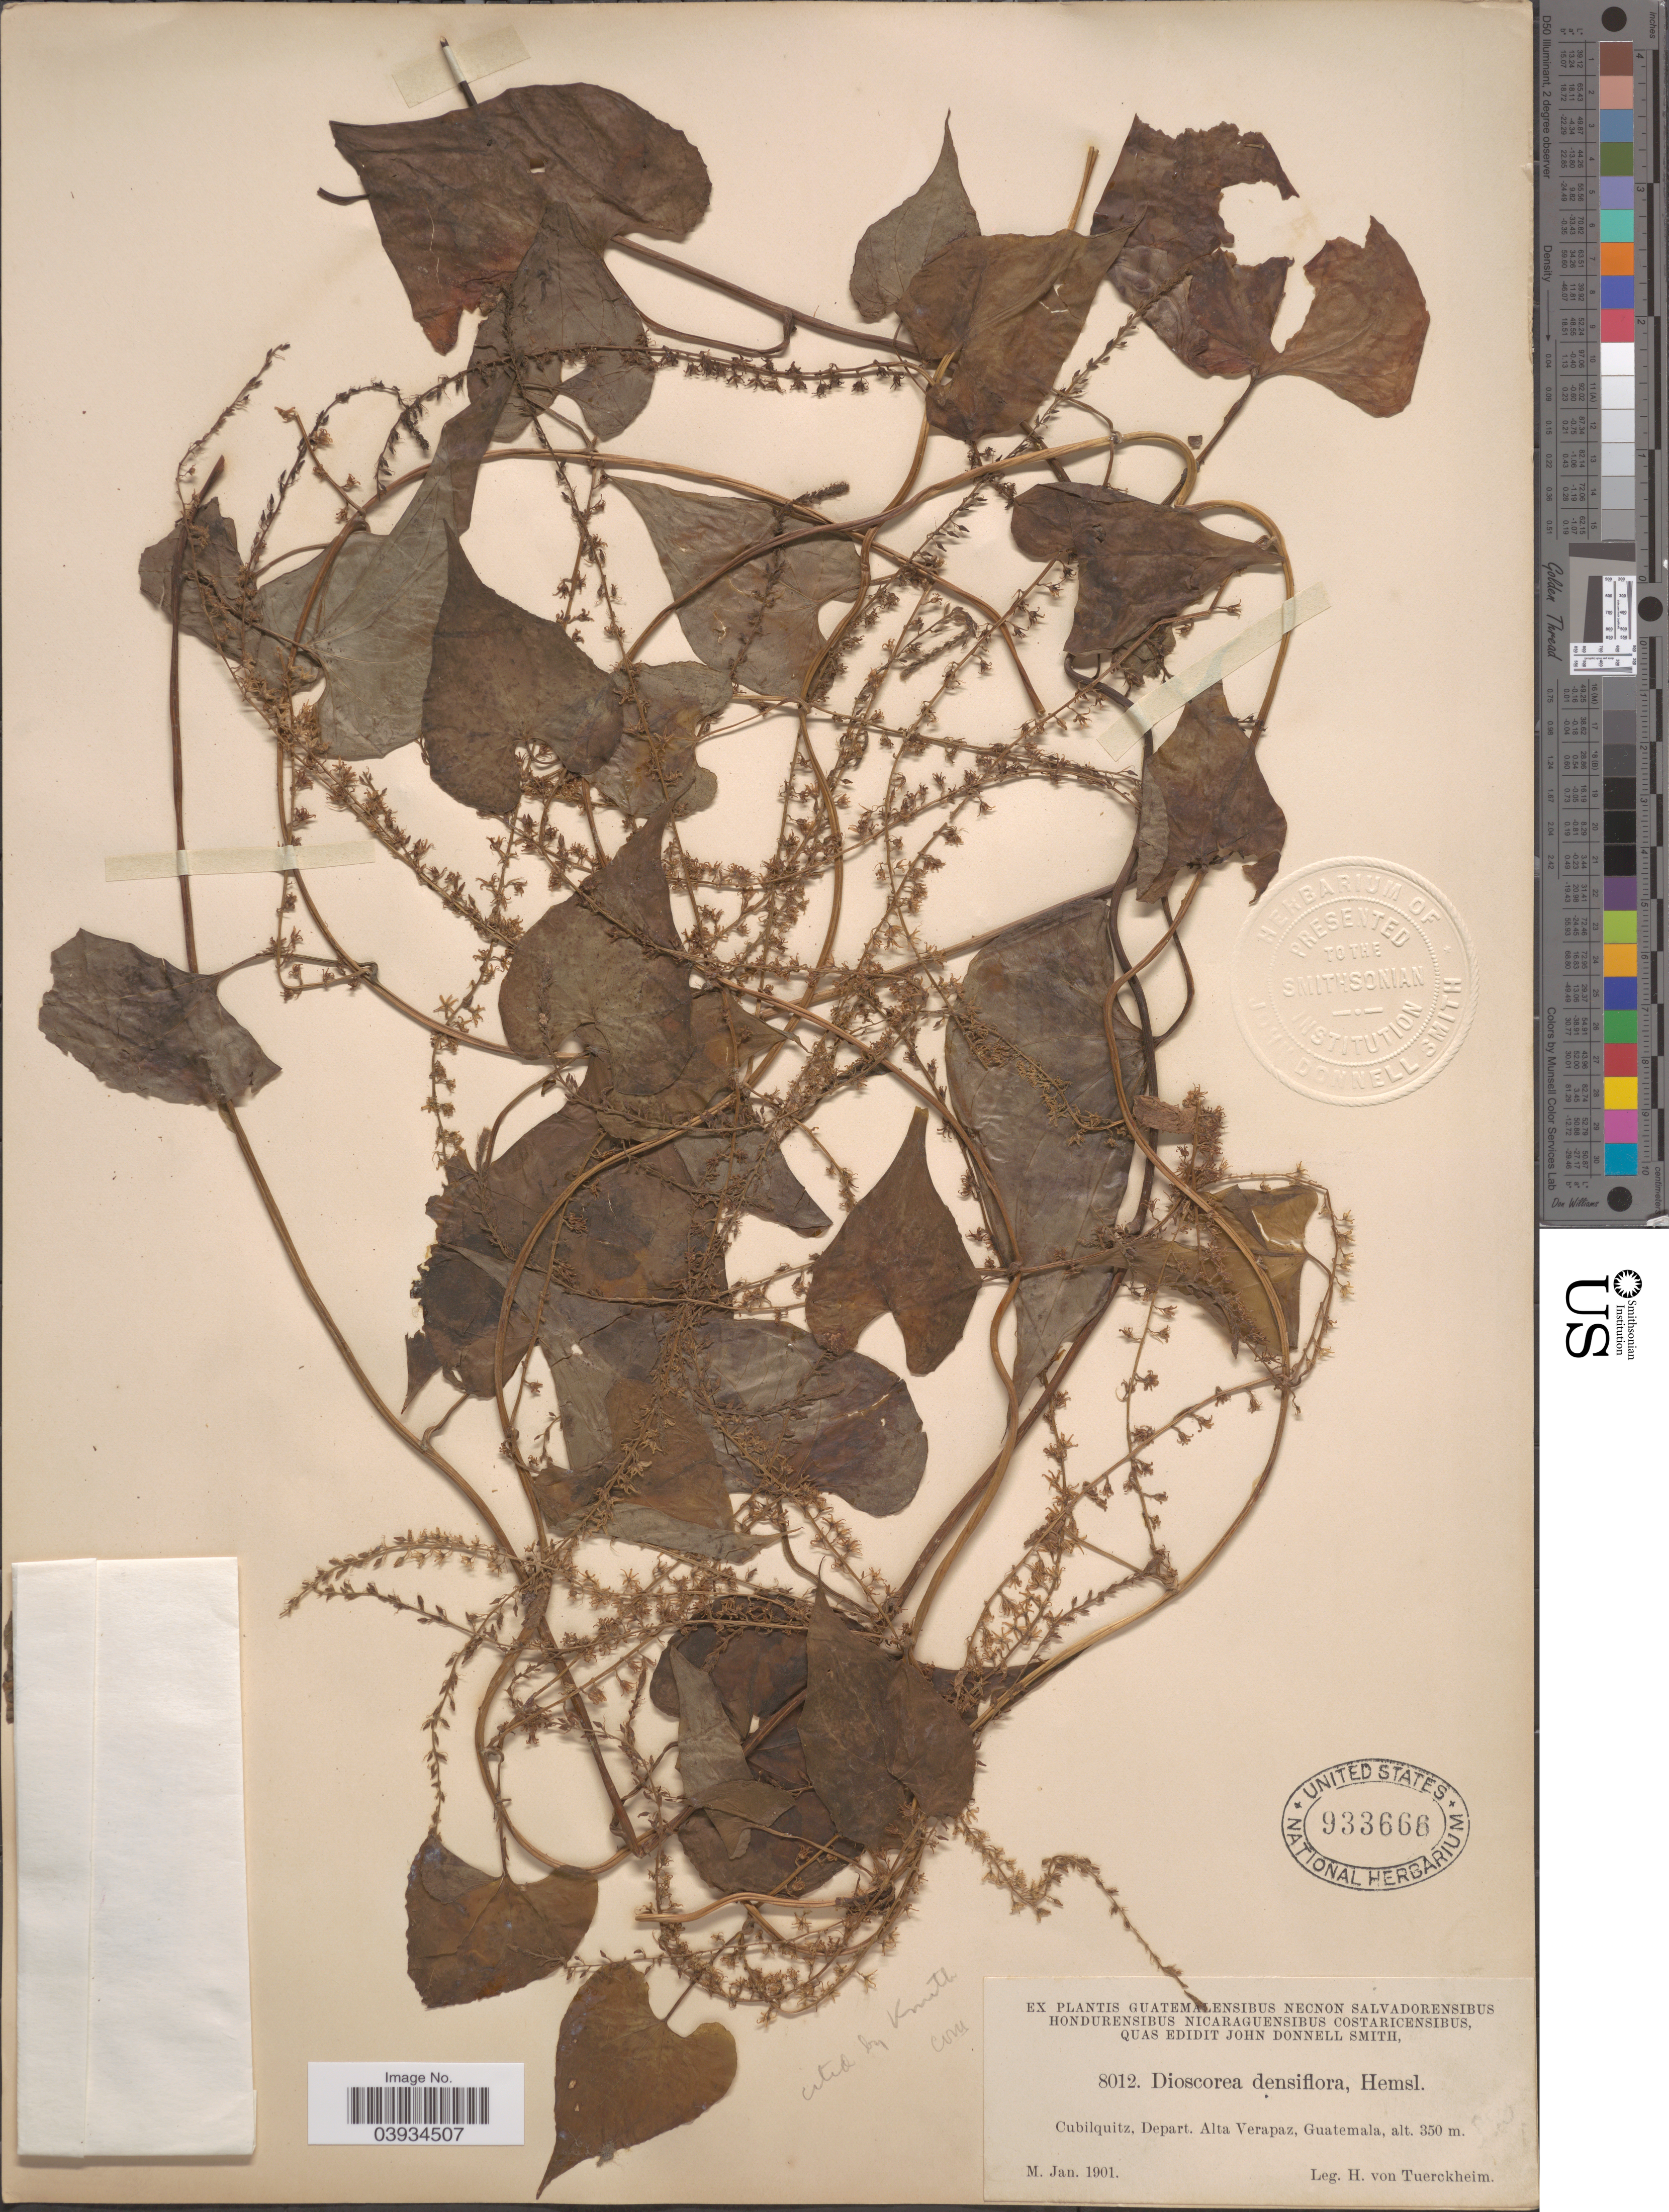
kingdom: Plantae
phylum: Tracheophyta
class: Liliopsida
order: Dioscoreales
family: Dioscoreaceae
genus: Dioscorea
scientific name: Dioscorea densiflora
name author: Hemsl.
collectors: H. von Türckheim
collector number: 8012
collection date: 1901-01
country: Guatemala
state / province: Alta Verapaz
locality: Cubilquitz. Depart. Alta Verapaz.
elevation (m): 350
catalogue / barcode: US 933666